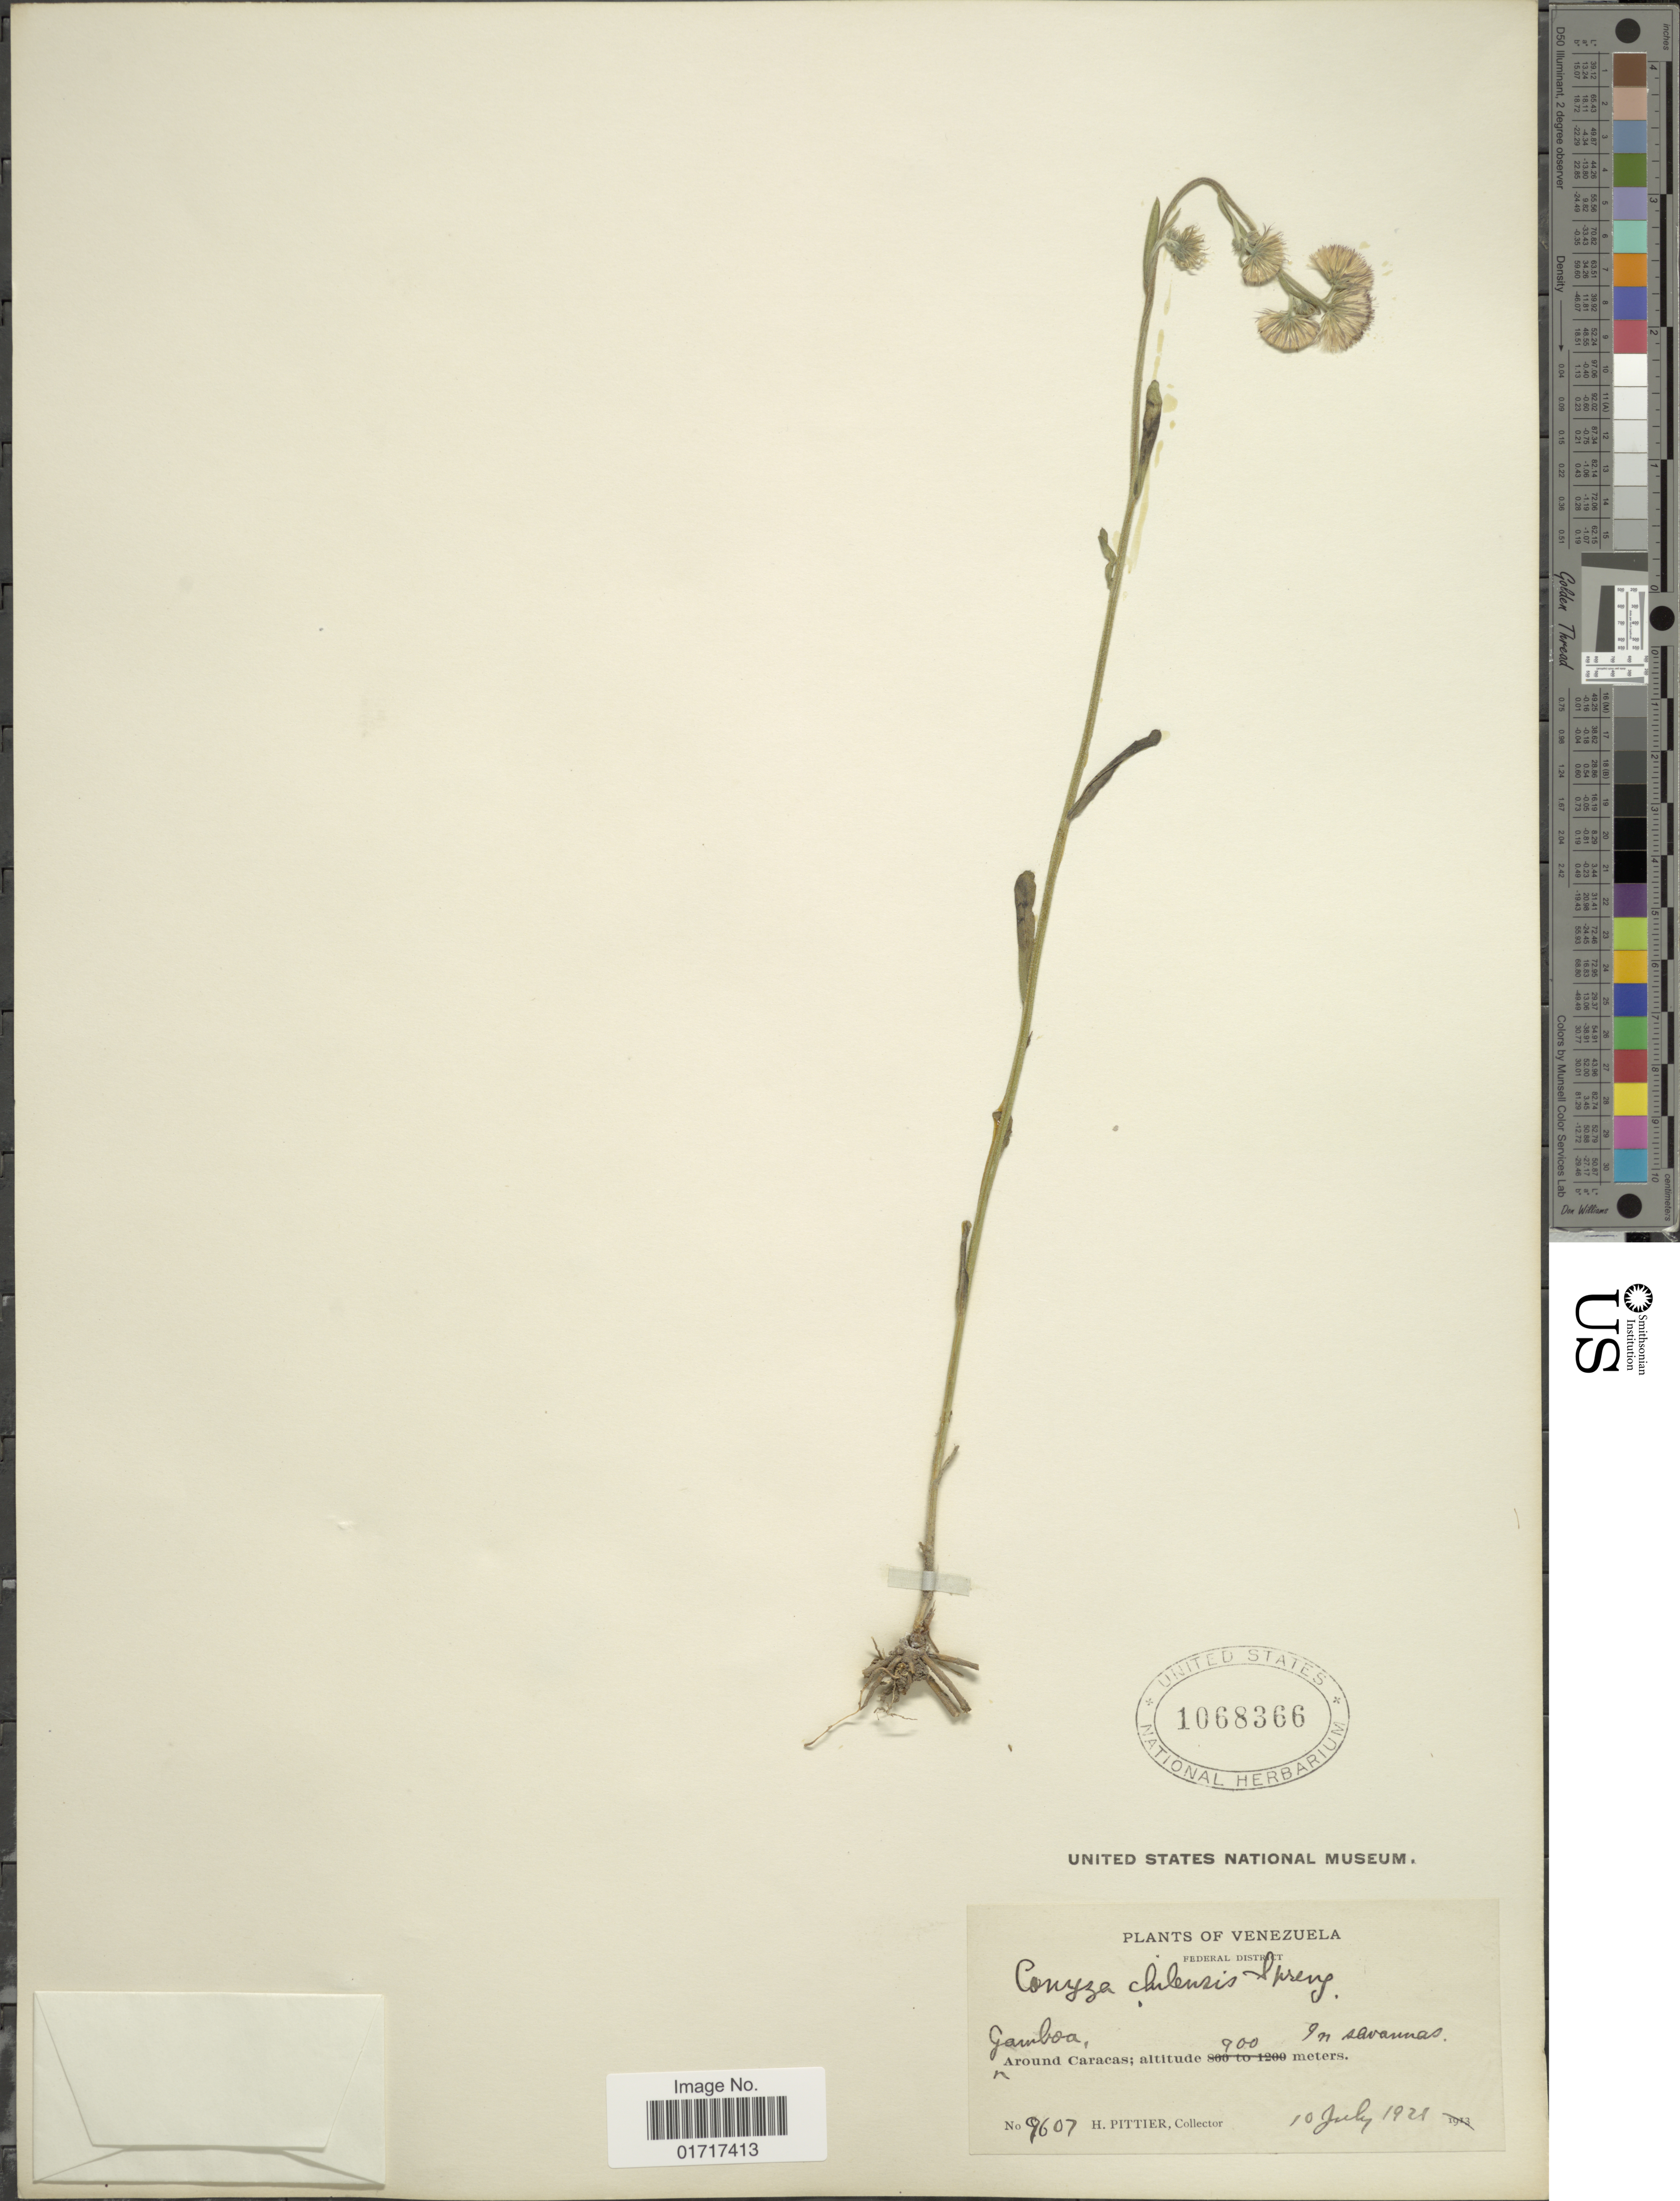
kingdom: Plantae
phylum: Tracheophyta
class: Magnoliopsida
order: Asterales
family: Asteraceae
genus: Conyza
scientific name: Conyza primulaefolia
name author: (Lam.) Cuatrec. & Lourteig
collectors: H. F. Pittier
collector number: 9607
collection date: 1921-07-10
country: Venezuela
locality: Federal District, Gamboa, Around Caracas.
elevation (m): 900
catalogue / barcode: US 1068366